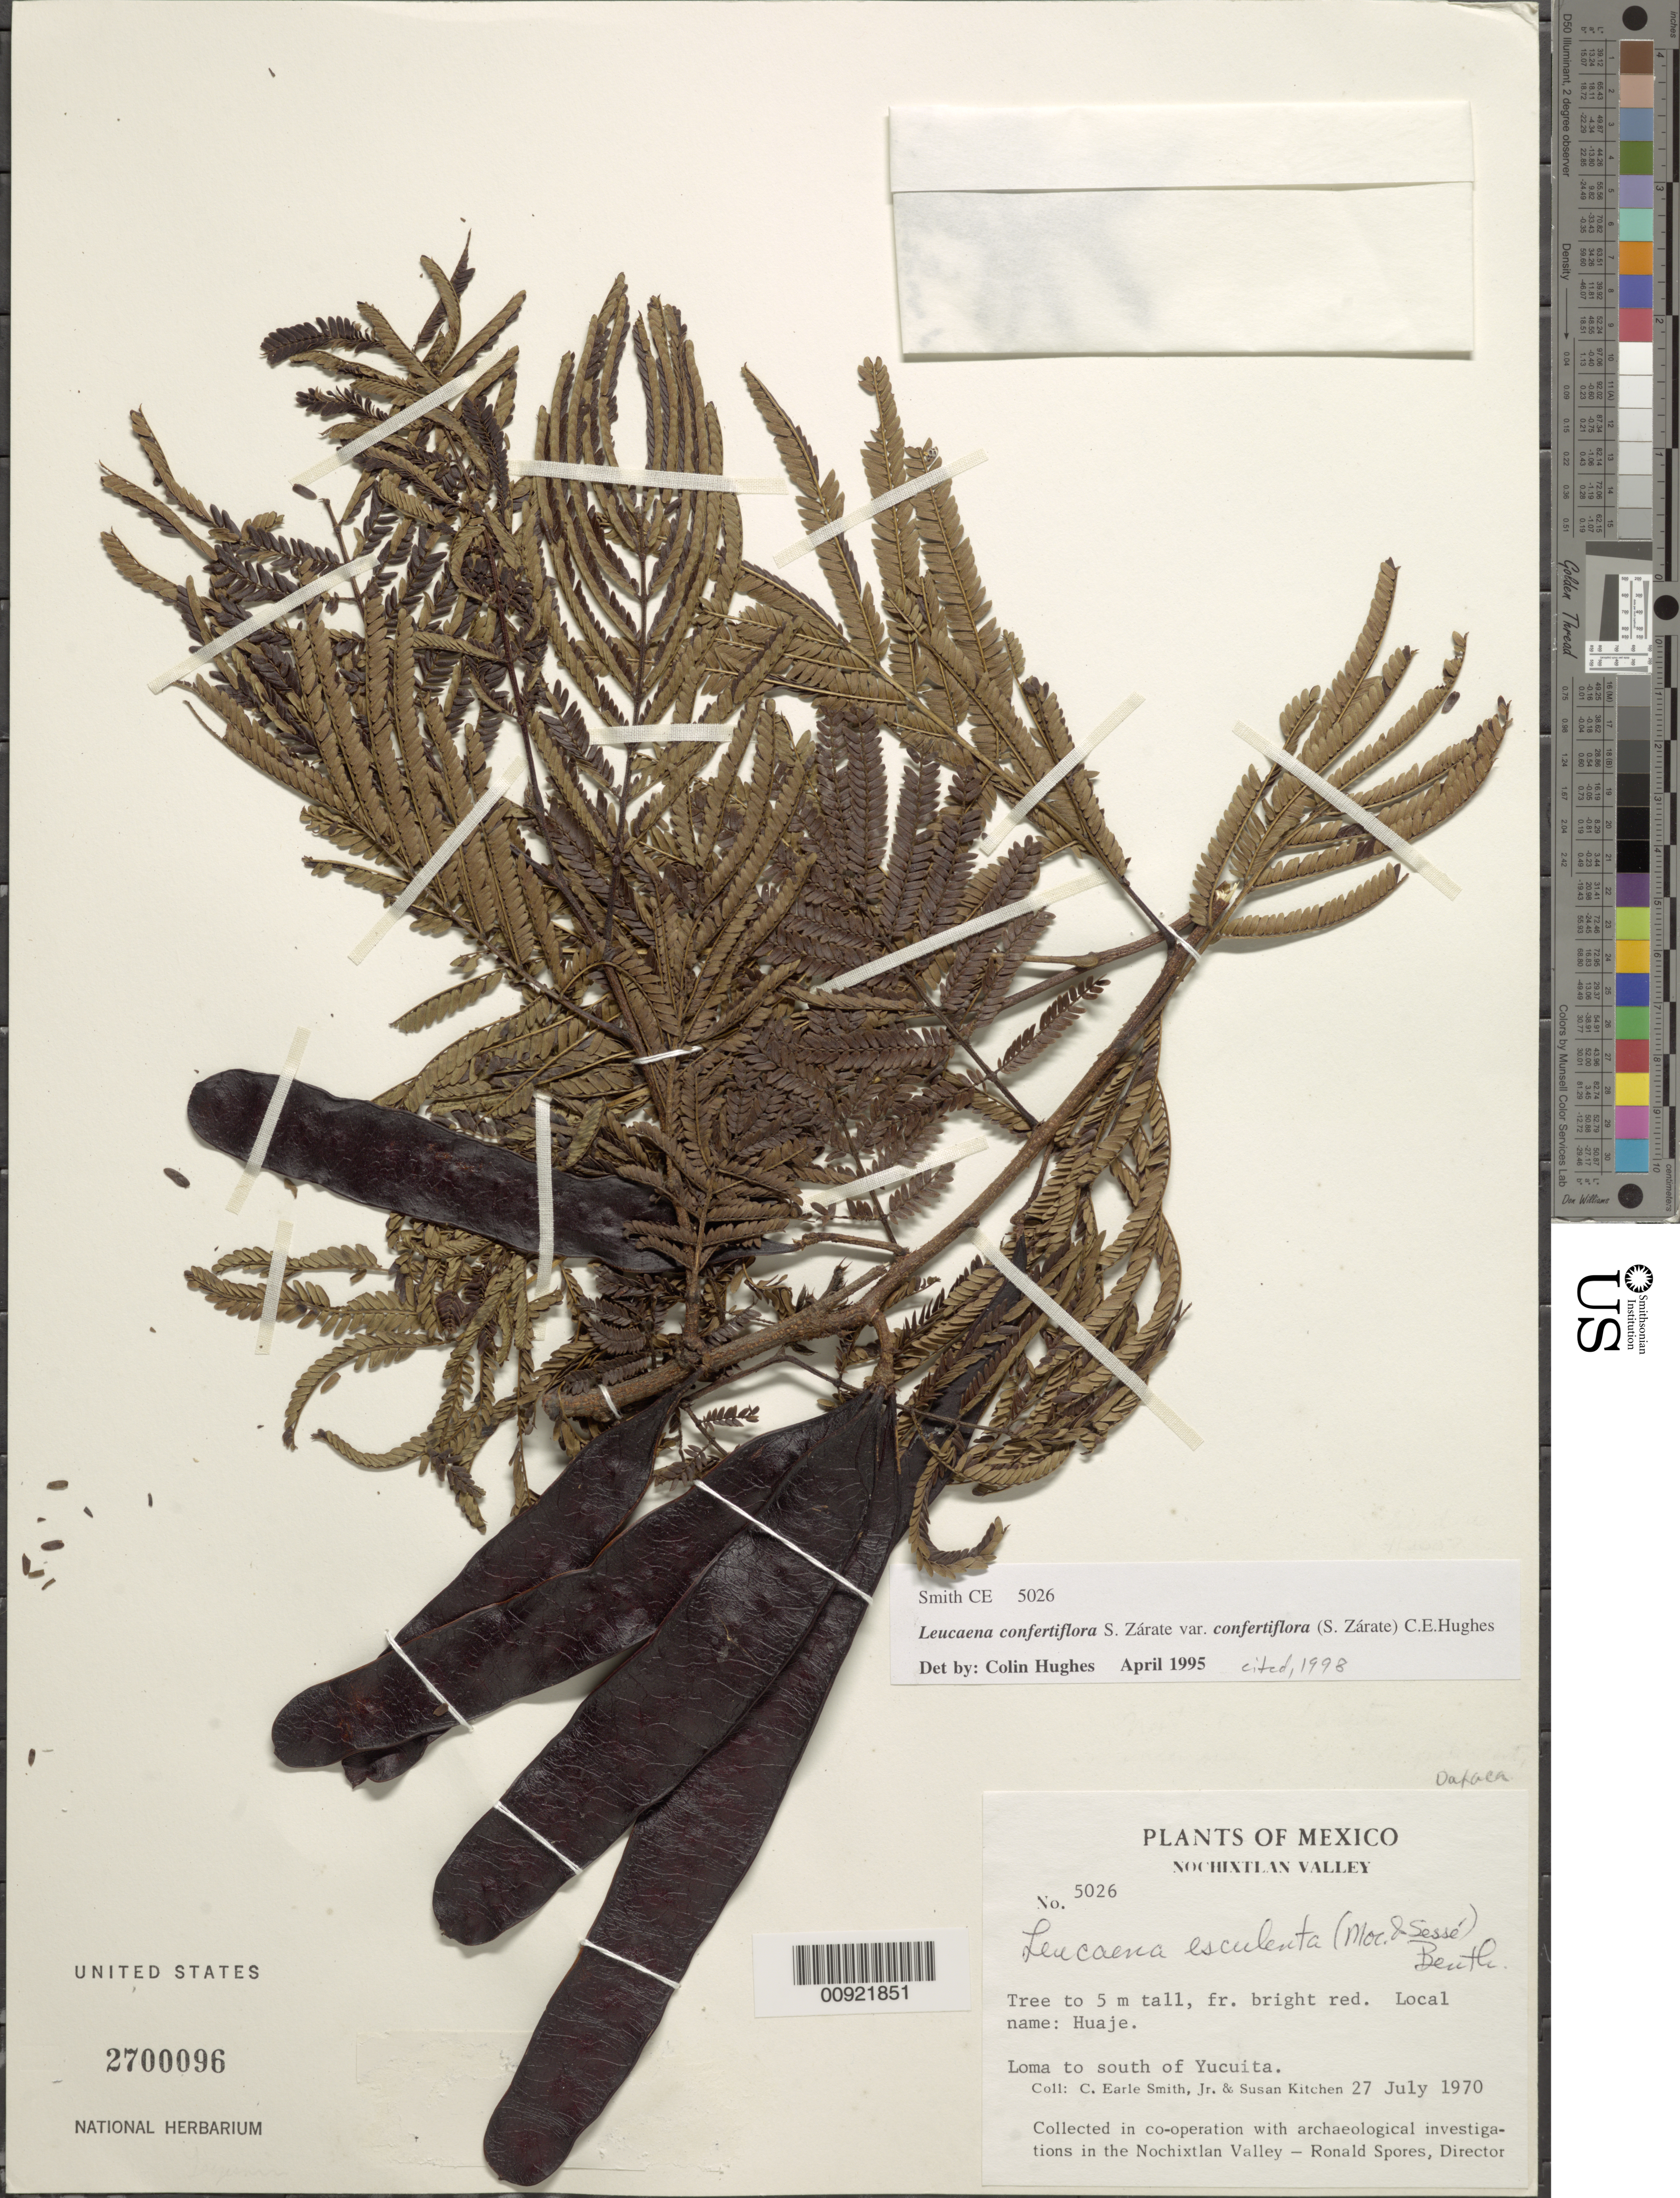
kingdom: Plantae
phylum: Tracheophyta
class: Magnoliopsida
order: Fabales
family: Fabaceae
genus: Leucaena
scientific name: Leucaena confertiflora var. confertiflora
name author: Zaráte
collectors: C. E. Smith Jr. & S. Kitchen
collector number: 5026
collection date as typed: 27 Jul 1970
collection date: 1970-07-27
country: Mexico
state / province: Oaxaca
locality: Loma to south of Yucuita.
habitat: Loma.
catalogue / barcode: US 2700096